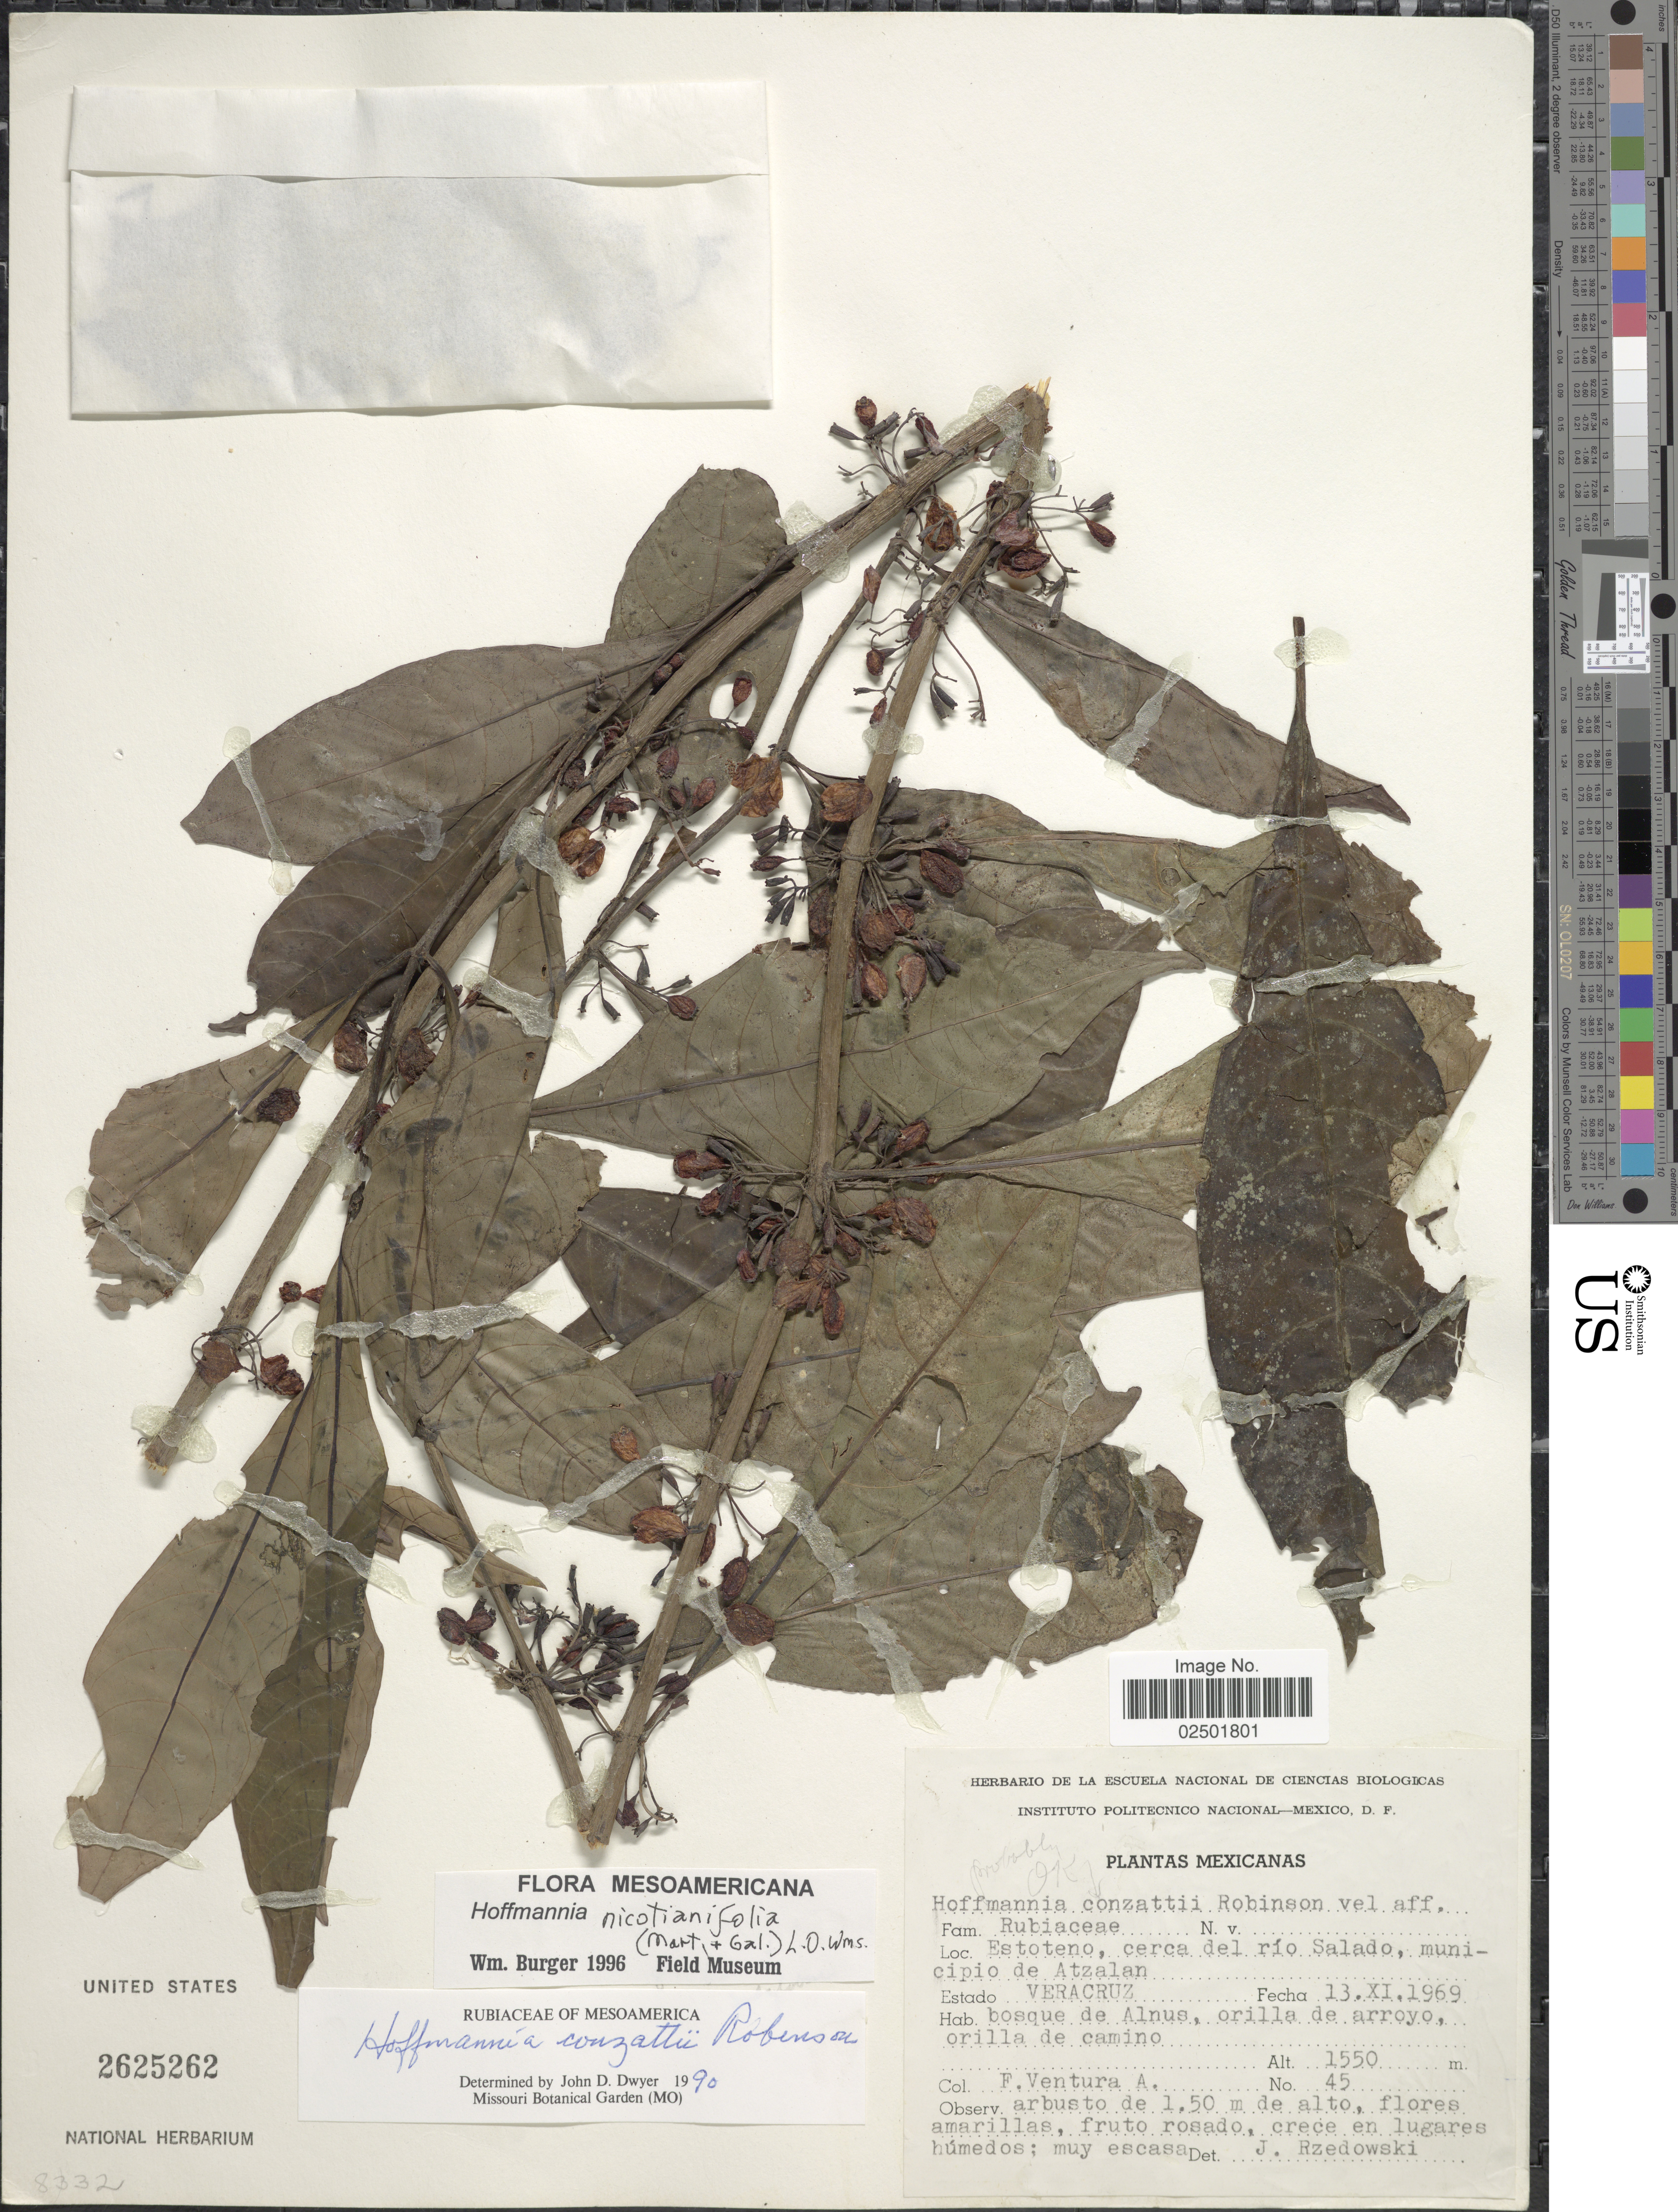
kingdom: Plantae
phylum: Tracheophyta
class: Magnoliopsida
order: Gentianales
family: Rubiaceae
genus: Hoffmannia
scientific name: Hoffmannia nicotianifolia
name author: (M. Martens & Galeoti) L.O. Williams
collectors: F. Ventura A.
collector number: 45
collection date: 1969-11-13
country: Mexico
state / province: Veracruz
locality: Estoteno, cerca del río Salado, municipio de Atzalan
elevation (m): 1550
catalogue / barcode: US 2625262